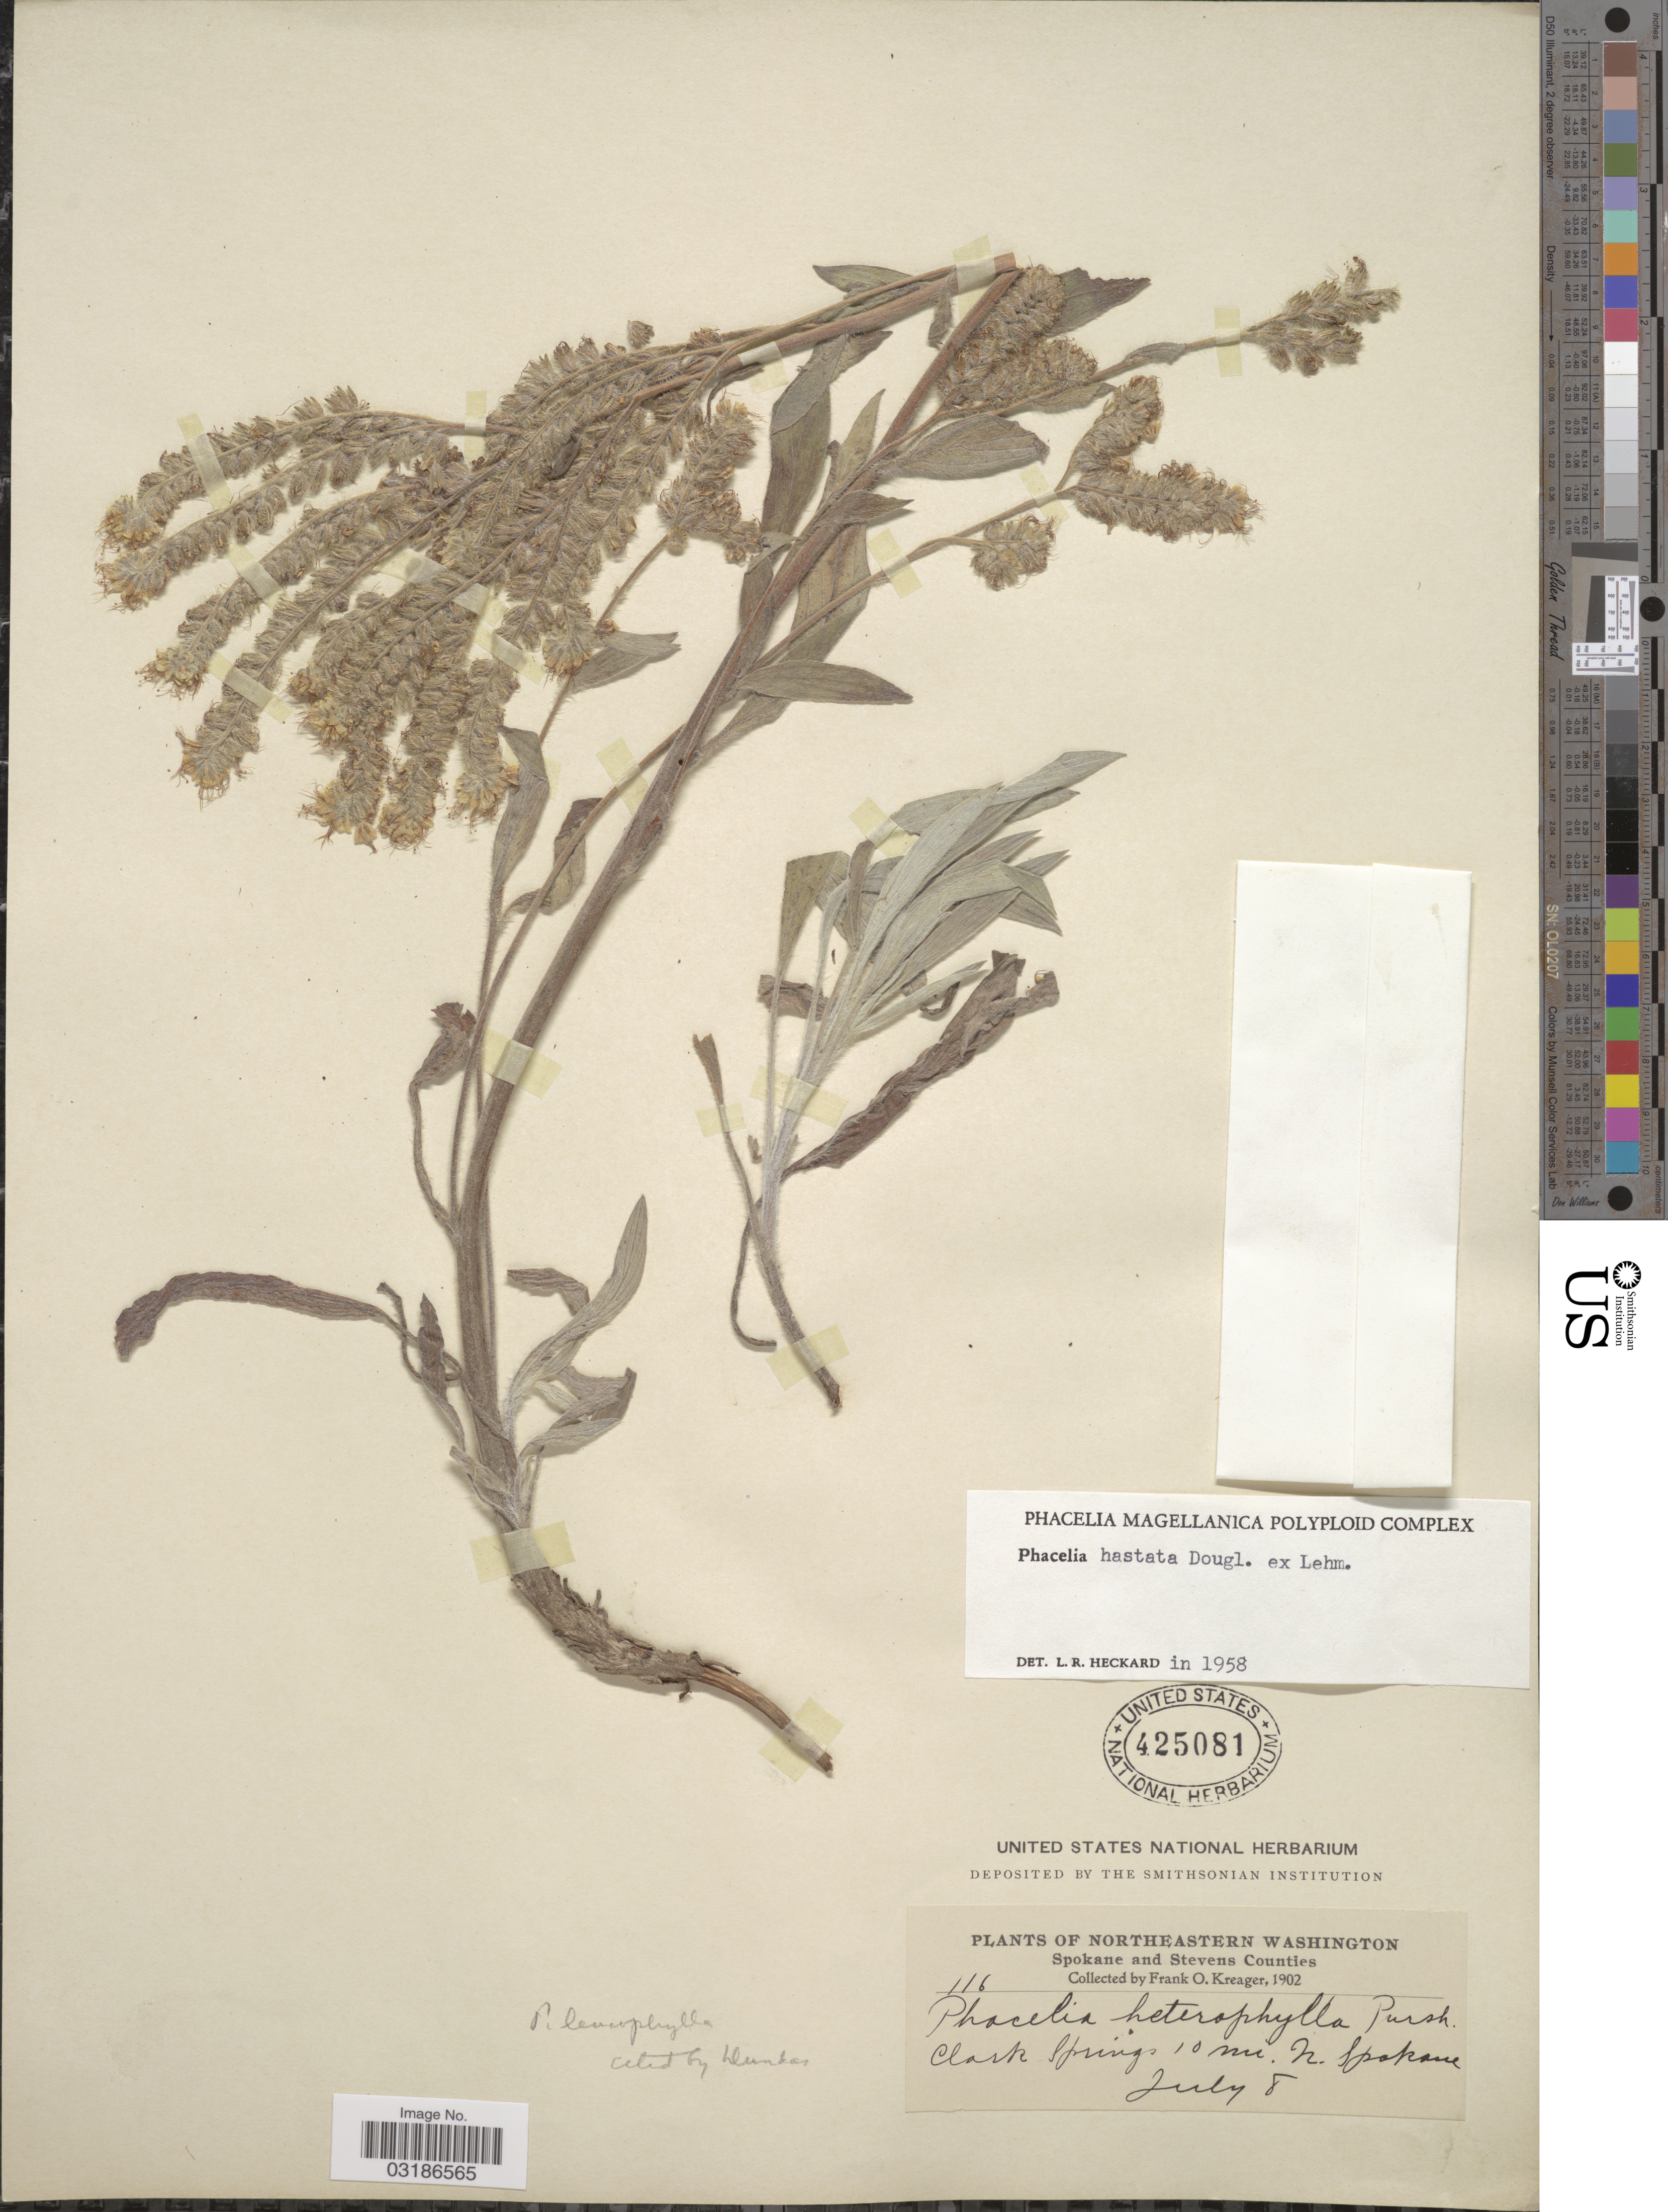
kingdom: Plantae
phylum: Tracheophyta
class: Magnoliopsida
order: Boraginales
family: Hydrophyllaceae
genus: Phacelia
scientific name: Phacelia hastata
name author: Douglas ex Lehm.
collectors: F. Kreager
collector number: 116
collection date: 1902-07-08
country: United States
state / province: Washington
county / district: Spokane / Stevens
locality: Northeastern Washington, Spokane and Stevens Counties, Clark Springs 10 mi. n. of Spokane.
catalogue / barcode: US 425081